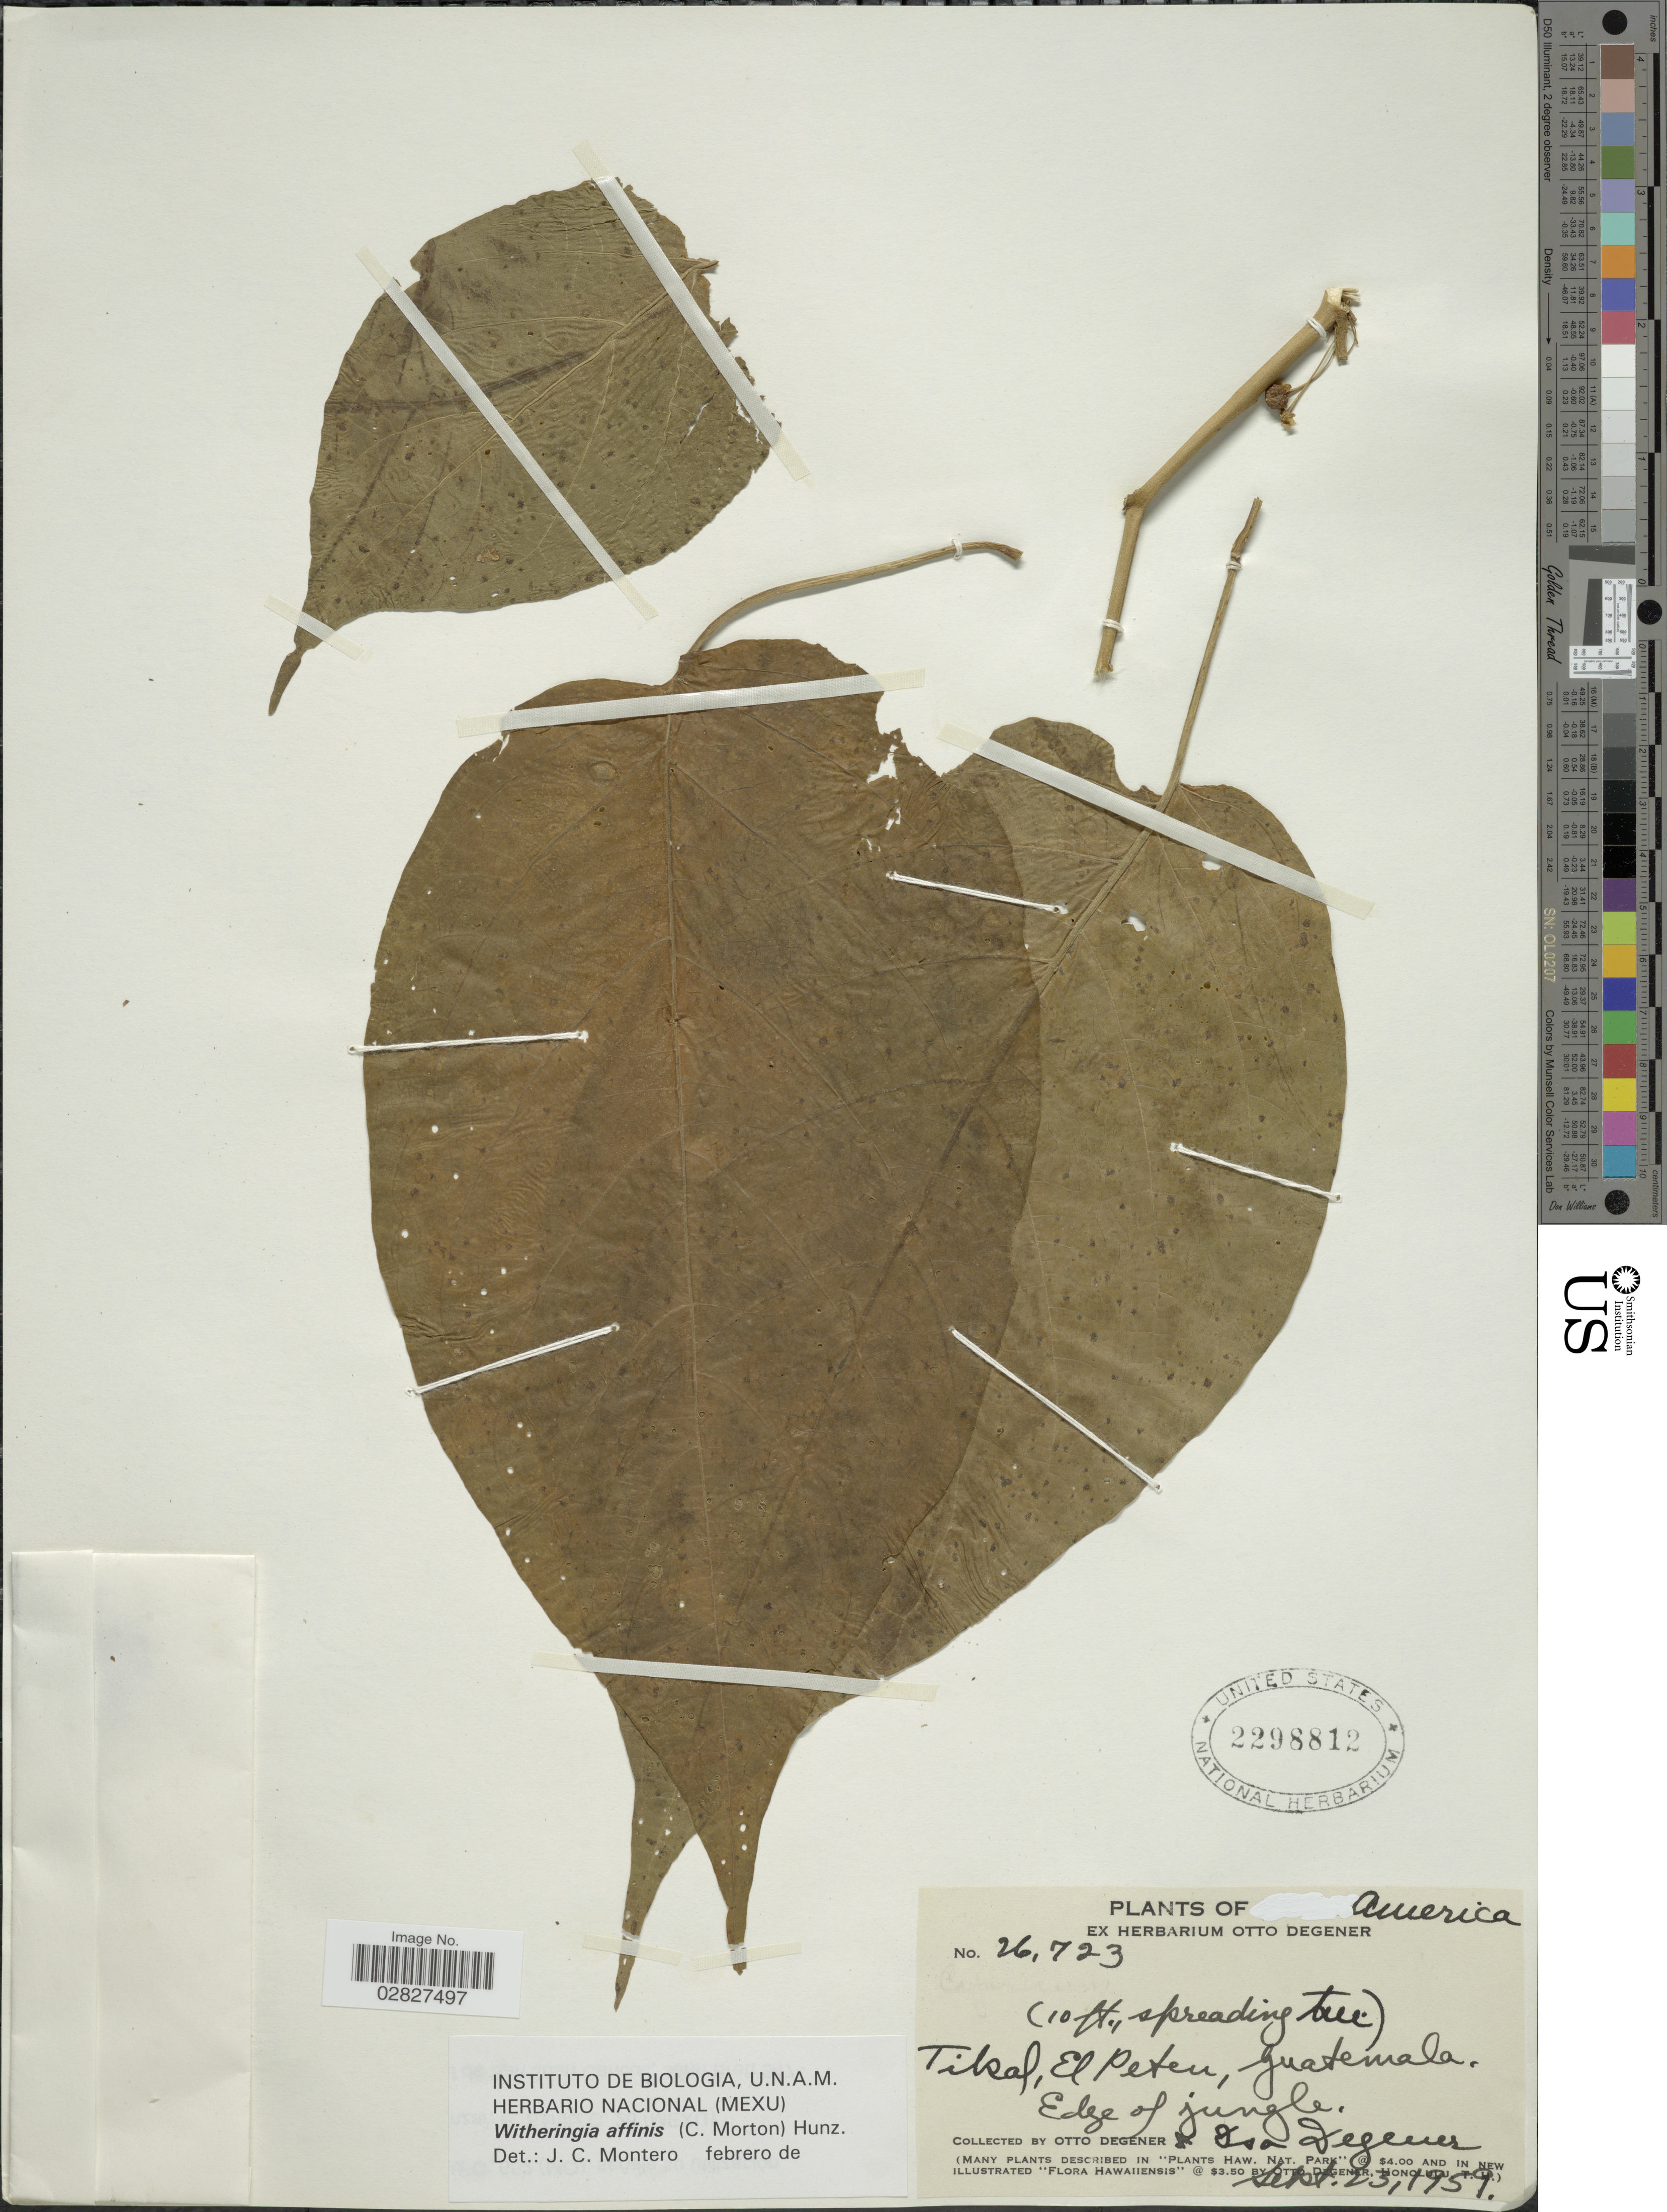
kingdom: Plantae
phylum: Tracheophyta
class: Magnoliopsida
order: Solanales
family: Solanaceae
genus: Witheringia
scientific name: Witheringia affinis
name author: (C.V. Morton) Hunz.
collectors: O. Degener & I. Degener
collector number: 26723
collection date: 1959-09-23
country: Guatemala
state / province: El Petén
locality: America. Tikal, edge of jungle.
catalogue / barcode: US 2298812